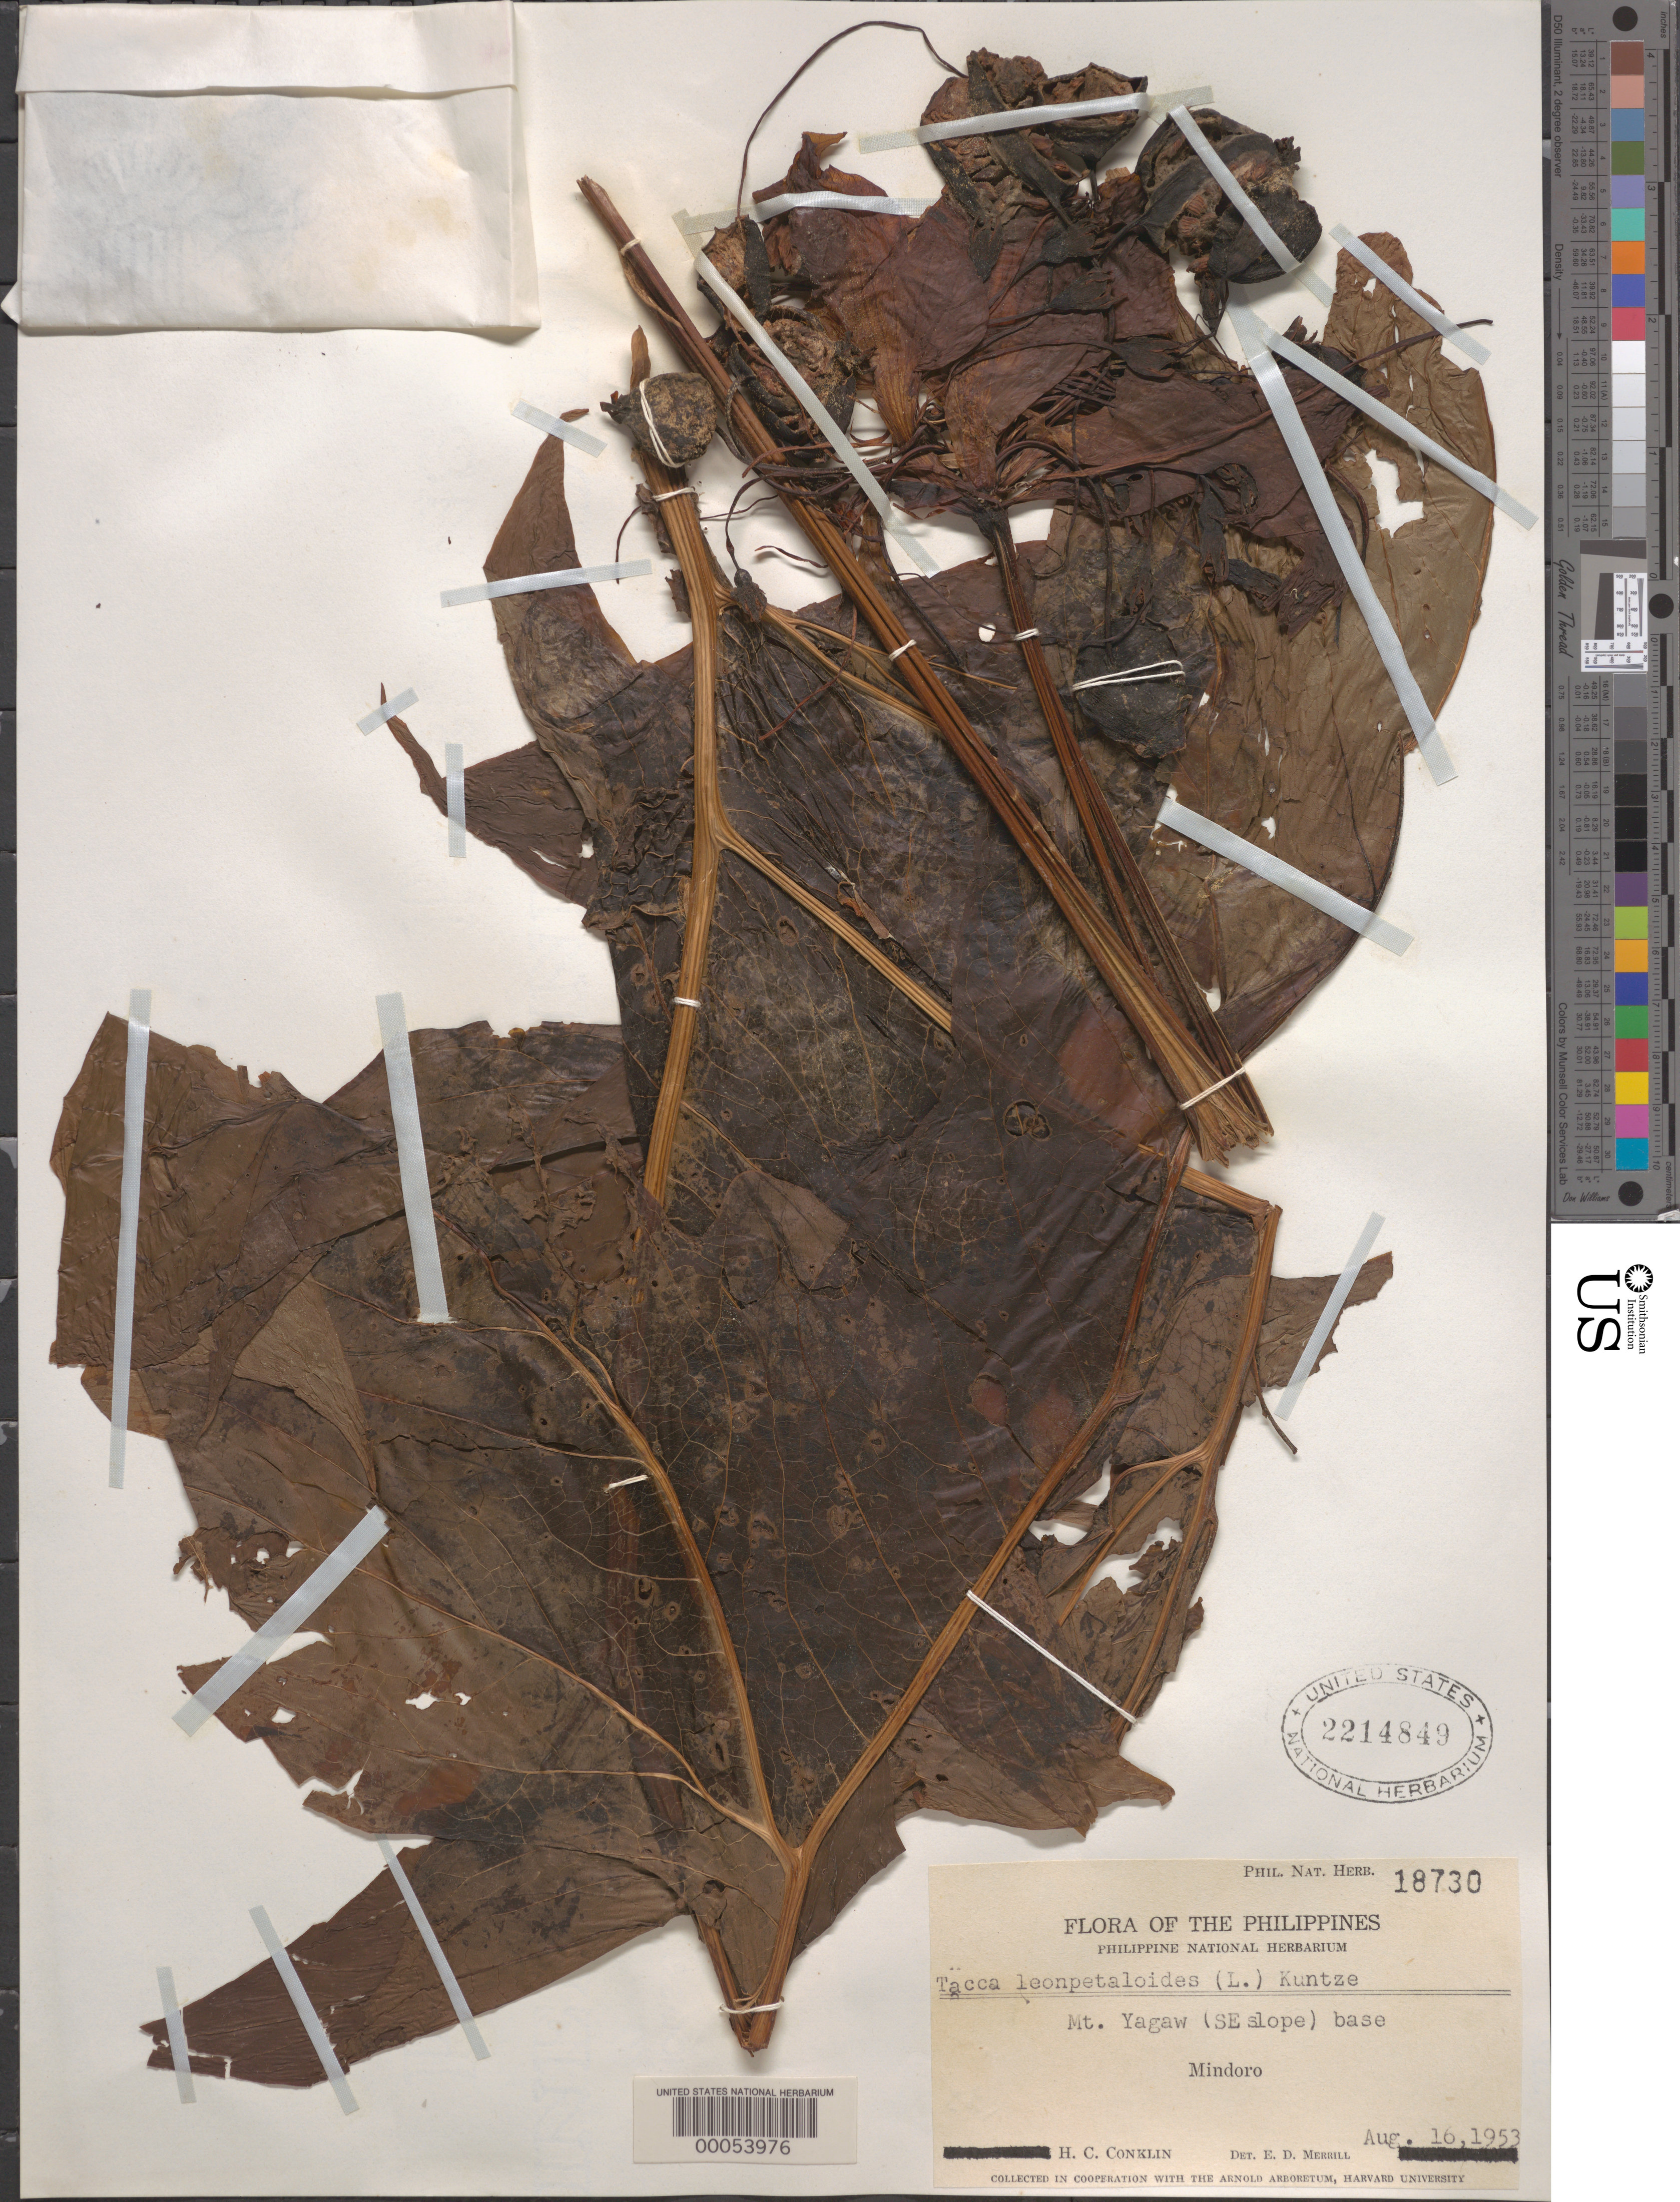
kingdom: Plantae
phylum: Tracheophyta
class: Liliopsida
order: Dioscoreales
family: Dioscoreaceae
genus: Tacca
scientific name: Tacca leontopetaloides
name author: (L.) Kuntze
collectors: H. Conklin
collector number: Phil. Nat. Herb. 18730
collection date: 1953-08-16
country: Philippines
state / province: Mimaropa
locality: Mt. Yagaw (SE slope) base, Mindoro.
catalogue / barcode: US 2214849